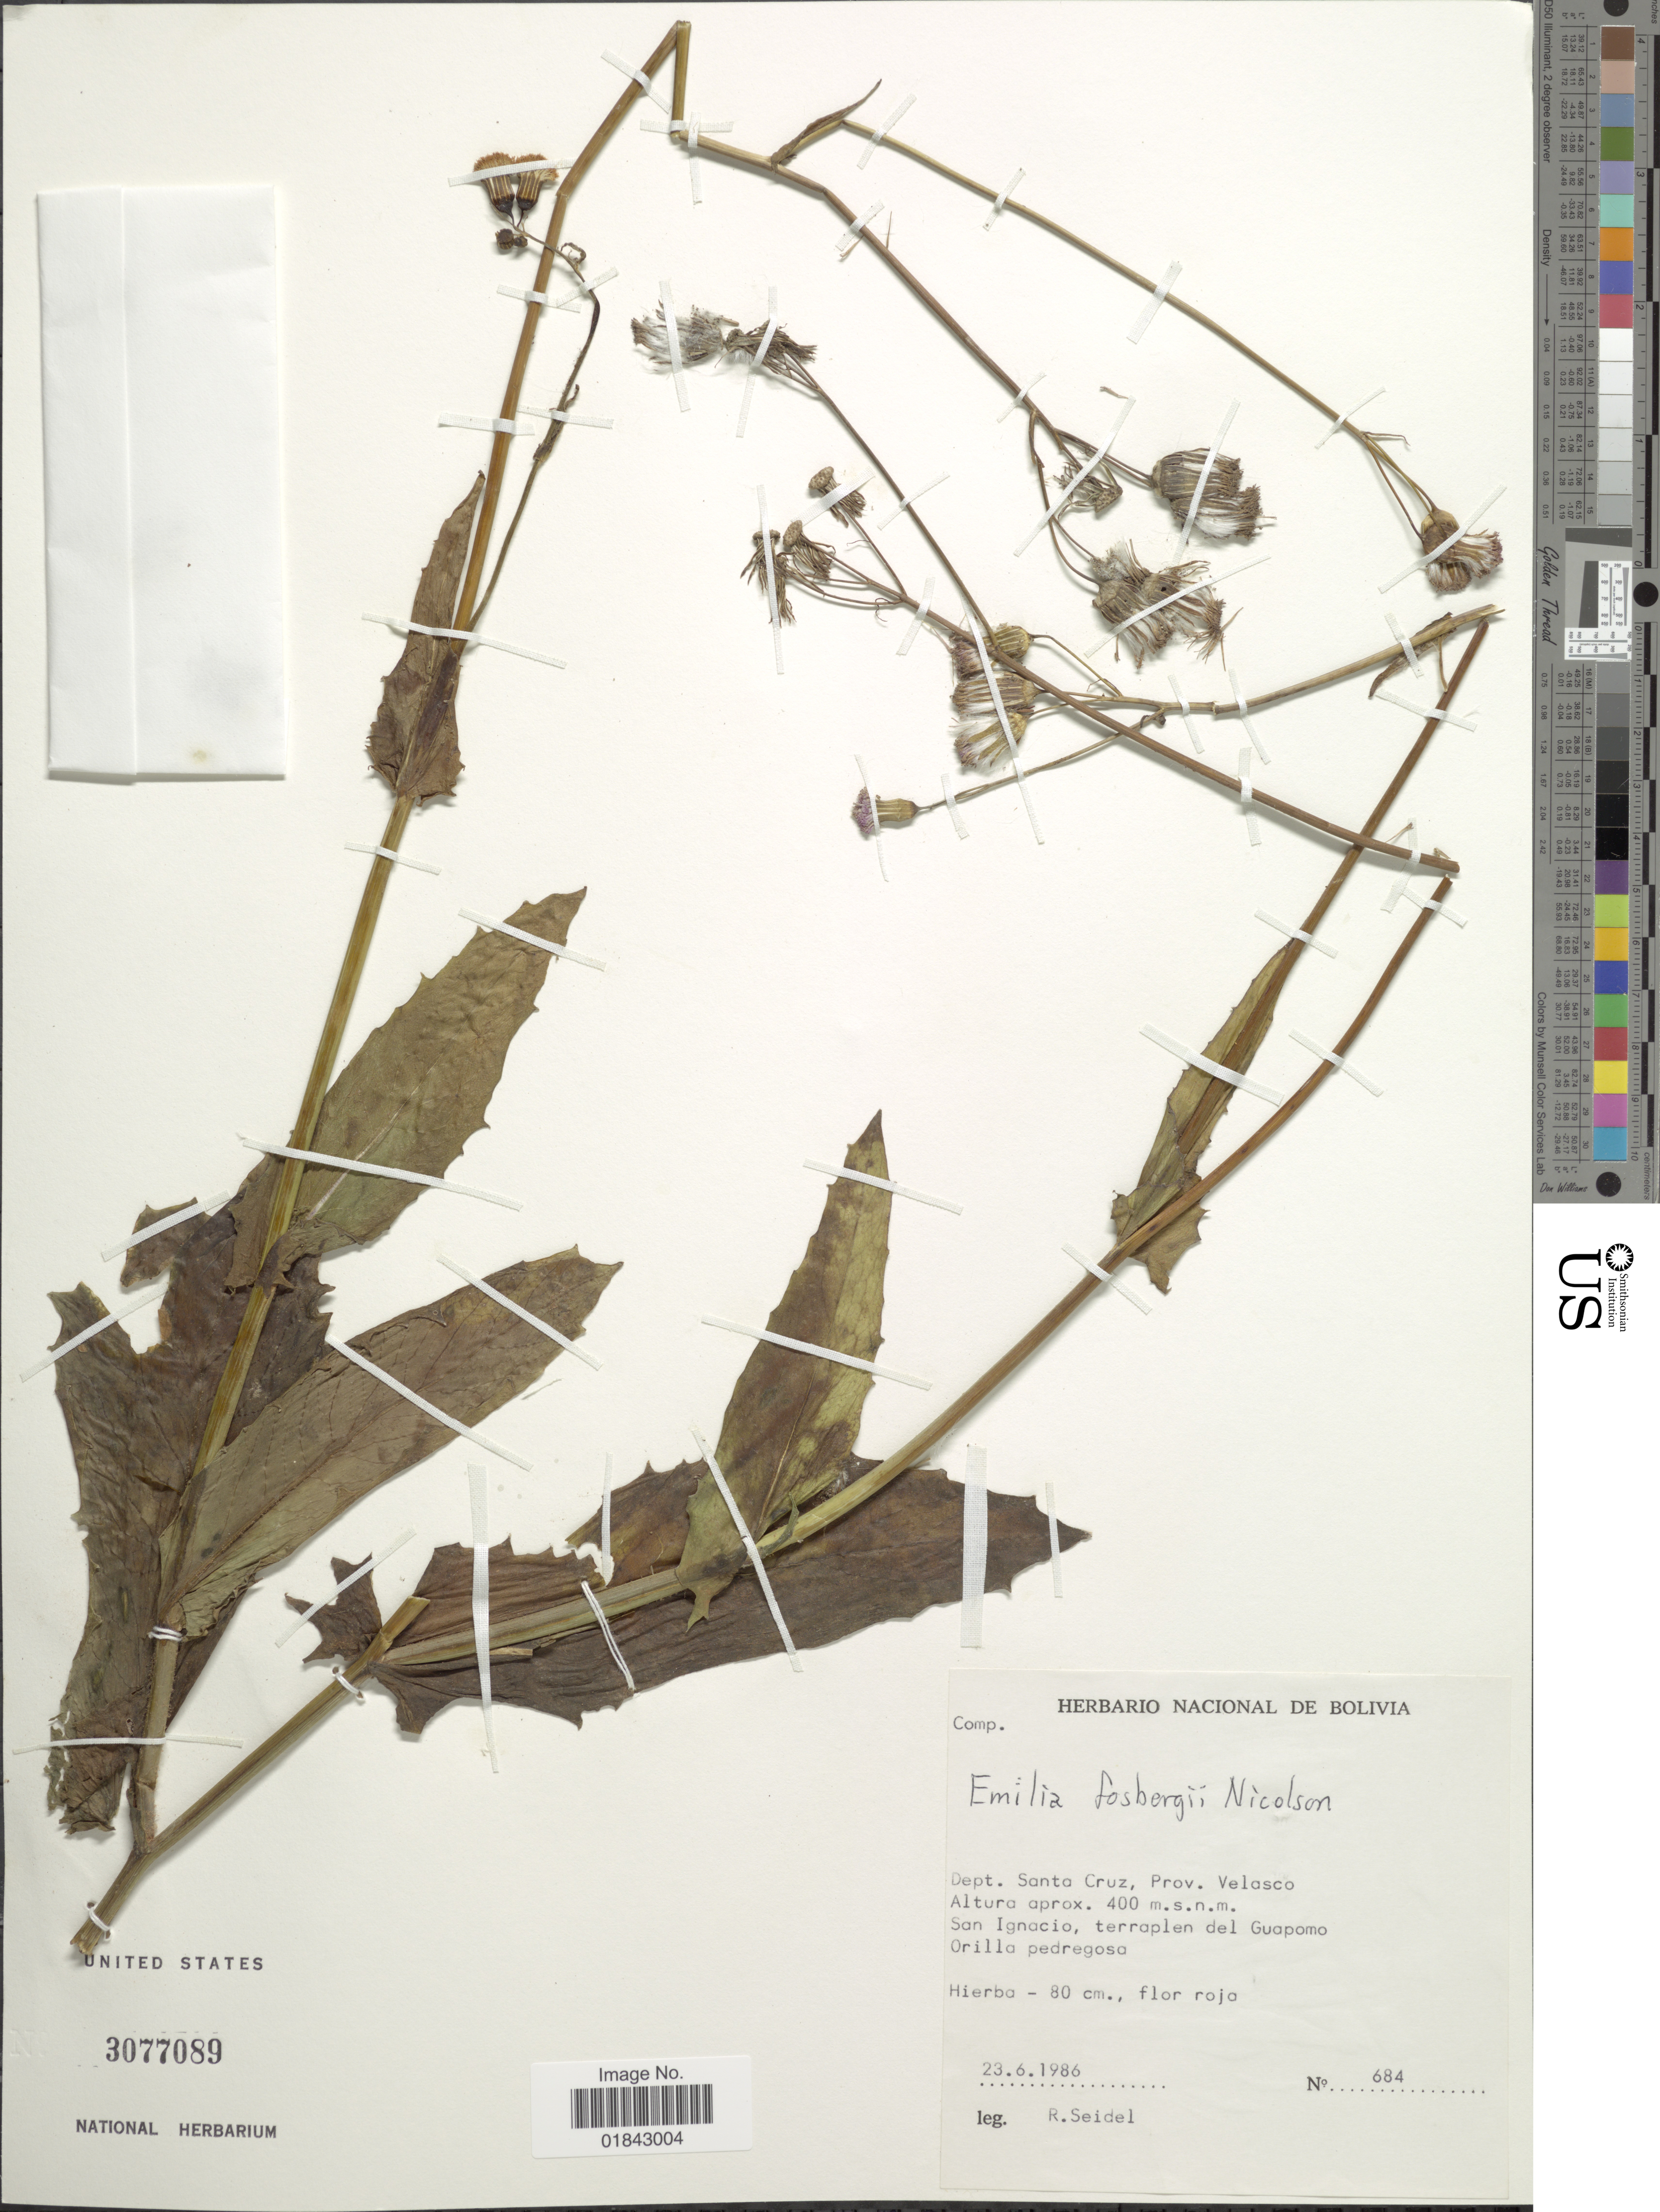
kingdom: Plantae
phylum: Tracheophyta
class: Magnoliopsida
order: Asterales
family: Asteraceae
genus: Emilia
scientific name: Emilia fosbergii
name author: Nicolson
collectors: R. Seidel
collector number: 684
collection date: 1986-06-23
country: Bolivia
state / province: Santa Cruz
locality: Prov. Velasco, San Ignacio, terraplen del Guapomo, Orilla pedregosa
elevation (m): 400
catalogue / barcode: US 3077089